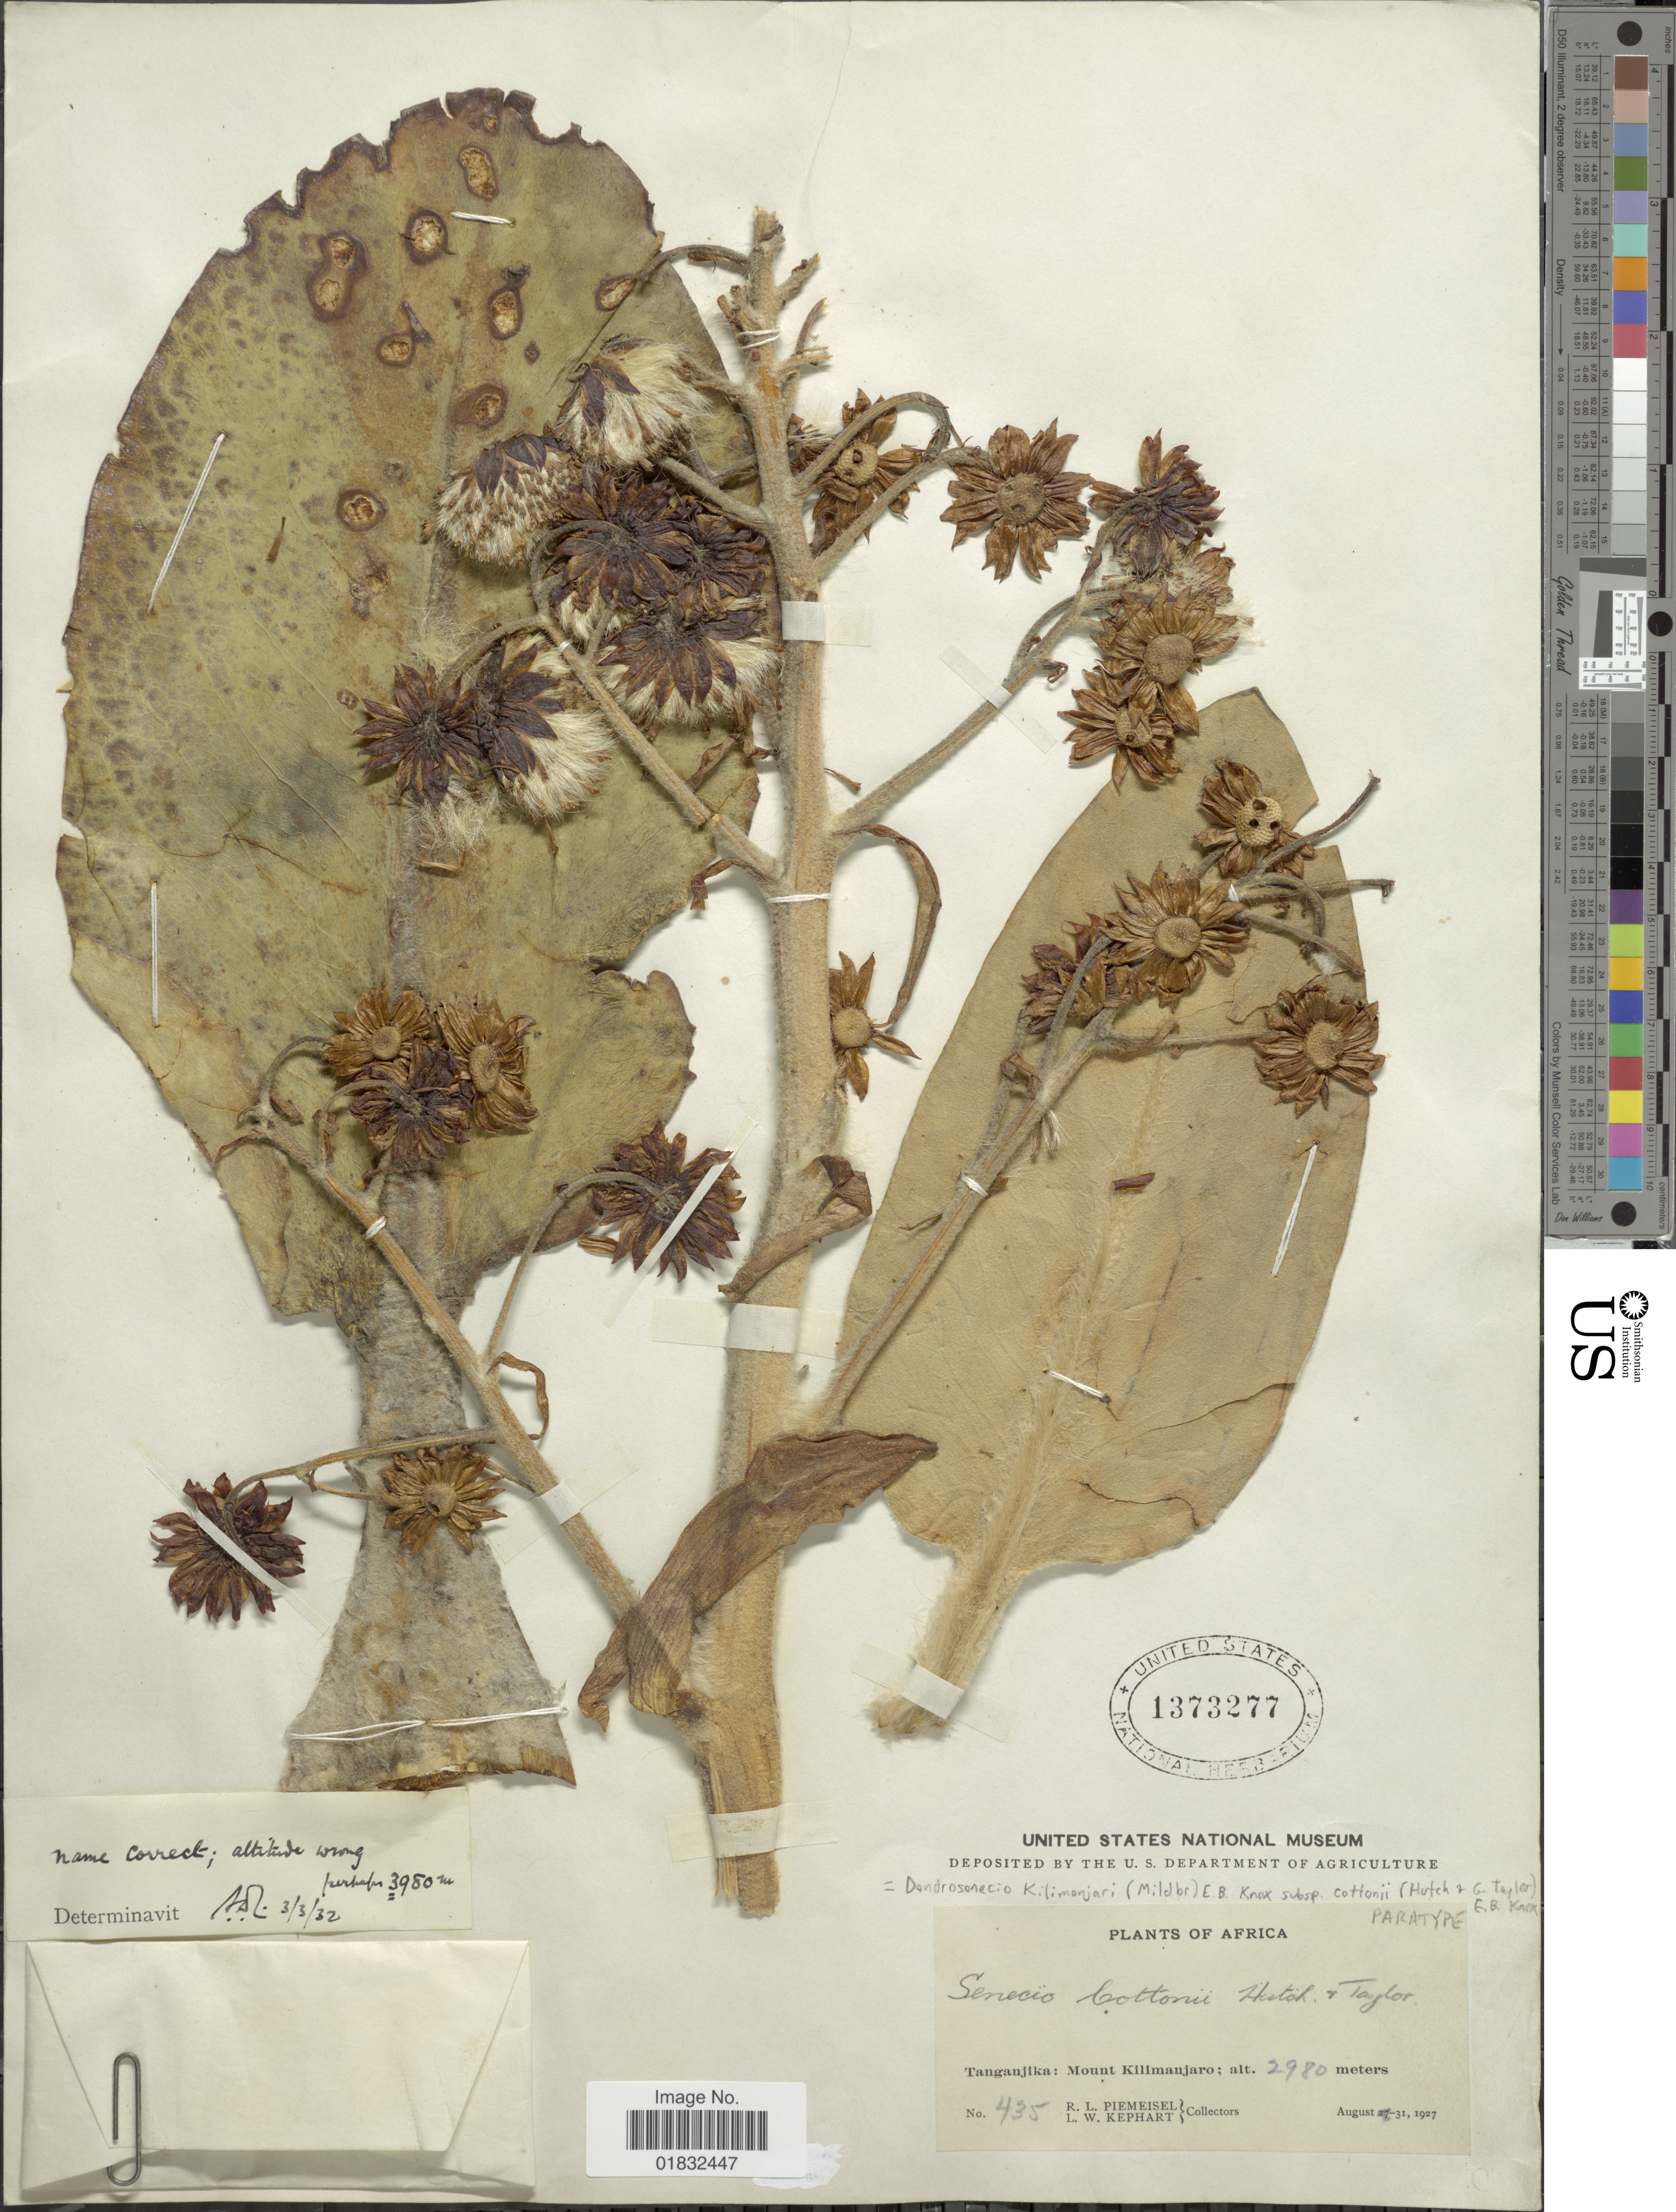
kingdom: Plantae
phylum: Tracheophyta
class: Magnoliopsida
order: Asterales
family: Asteraceae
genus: Dendrosenecio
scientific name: Dendrosenecio kilimanjari subsp. cottonii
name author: (Hutch. & G. Taylor) E.B. Knox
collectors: R. L. Piemeisel & L. W. Kephart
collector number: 435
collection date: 1927-08-31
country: Tanzania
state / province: Kilimanjaro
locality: Tanganjika: Mount Kilimanjaro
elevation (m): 2980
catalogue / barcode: US 1373277